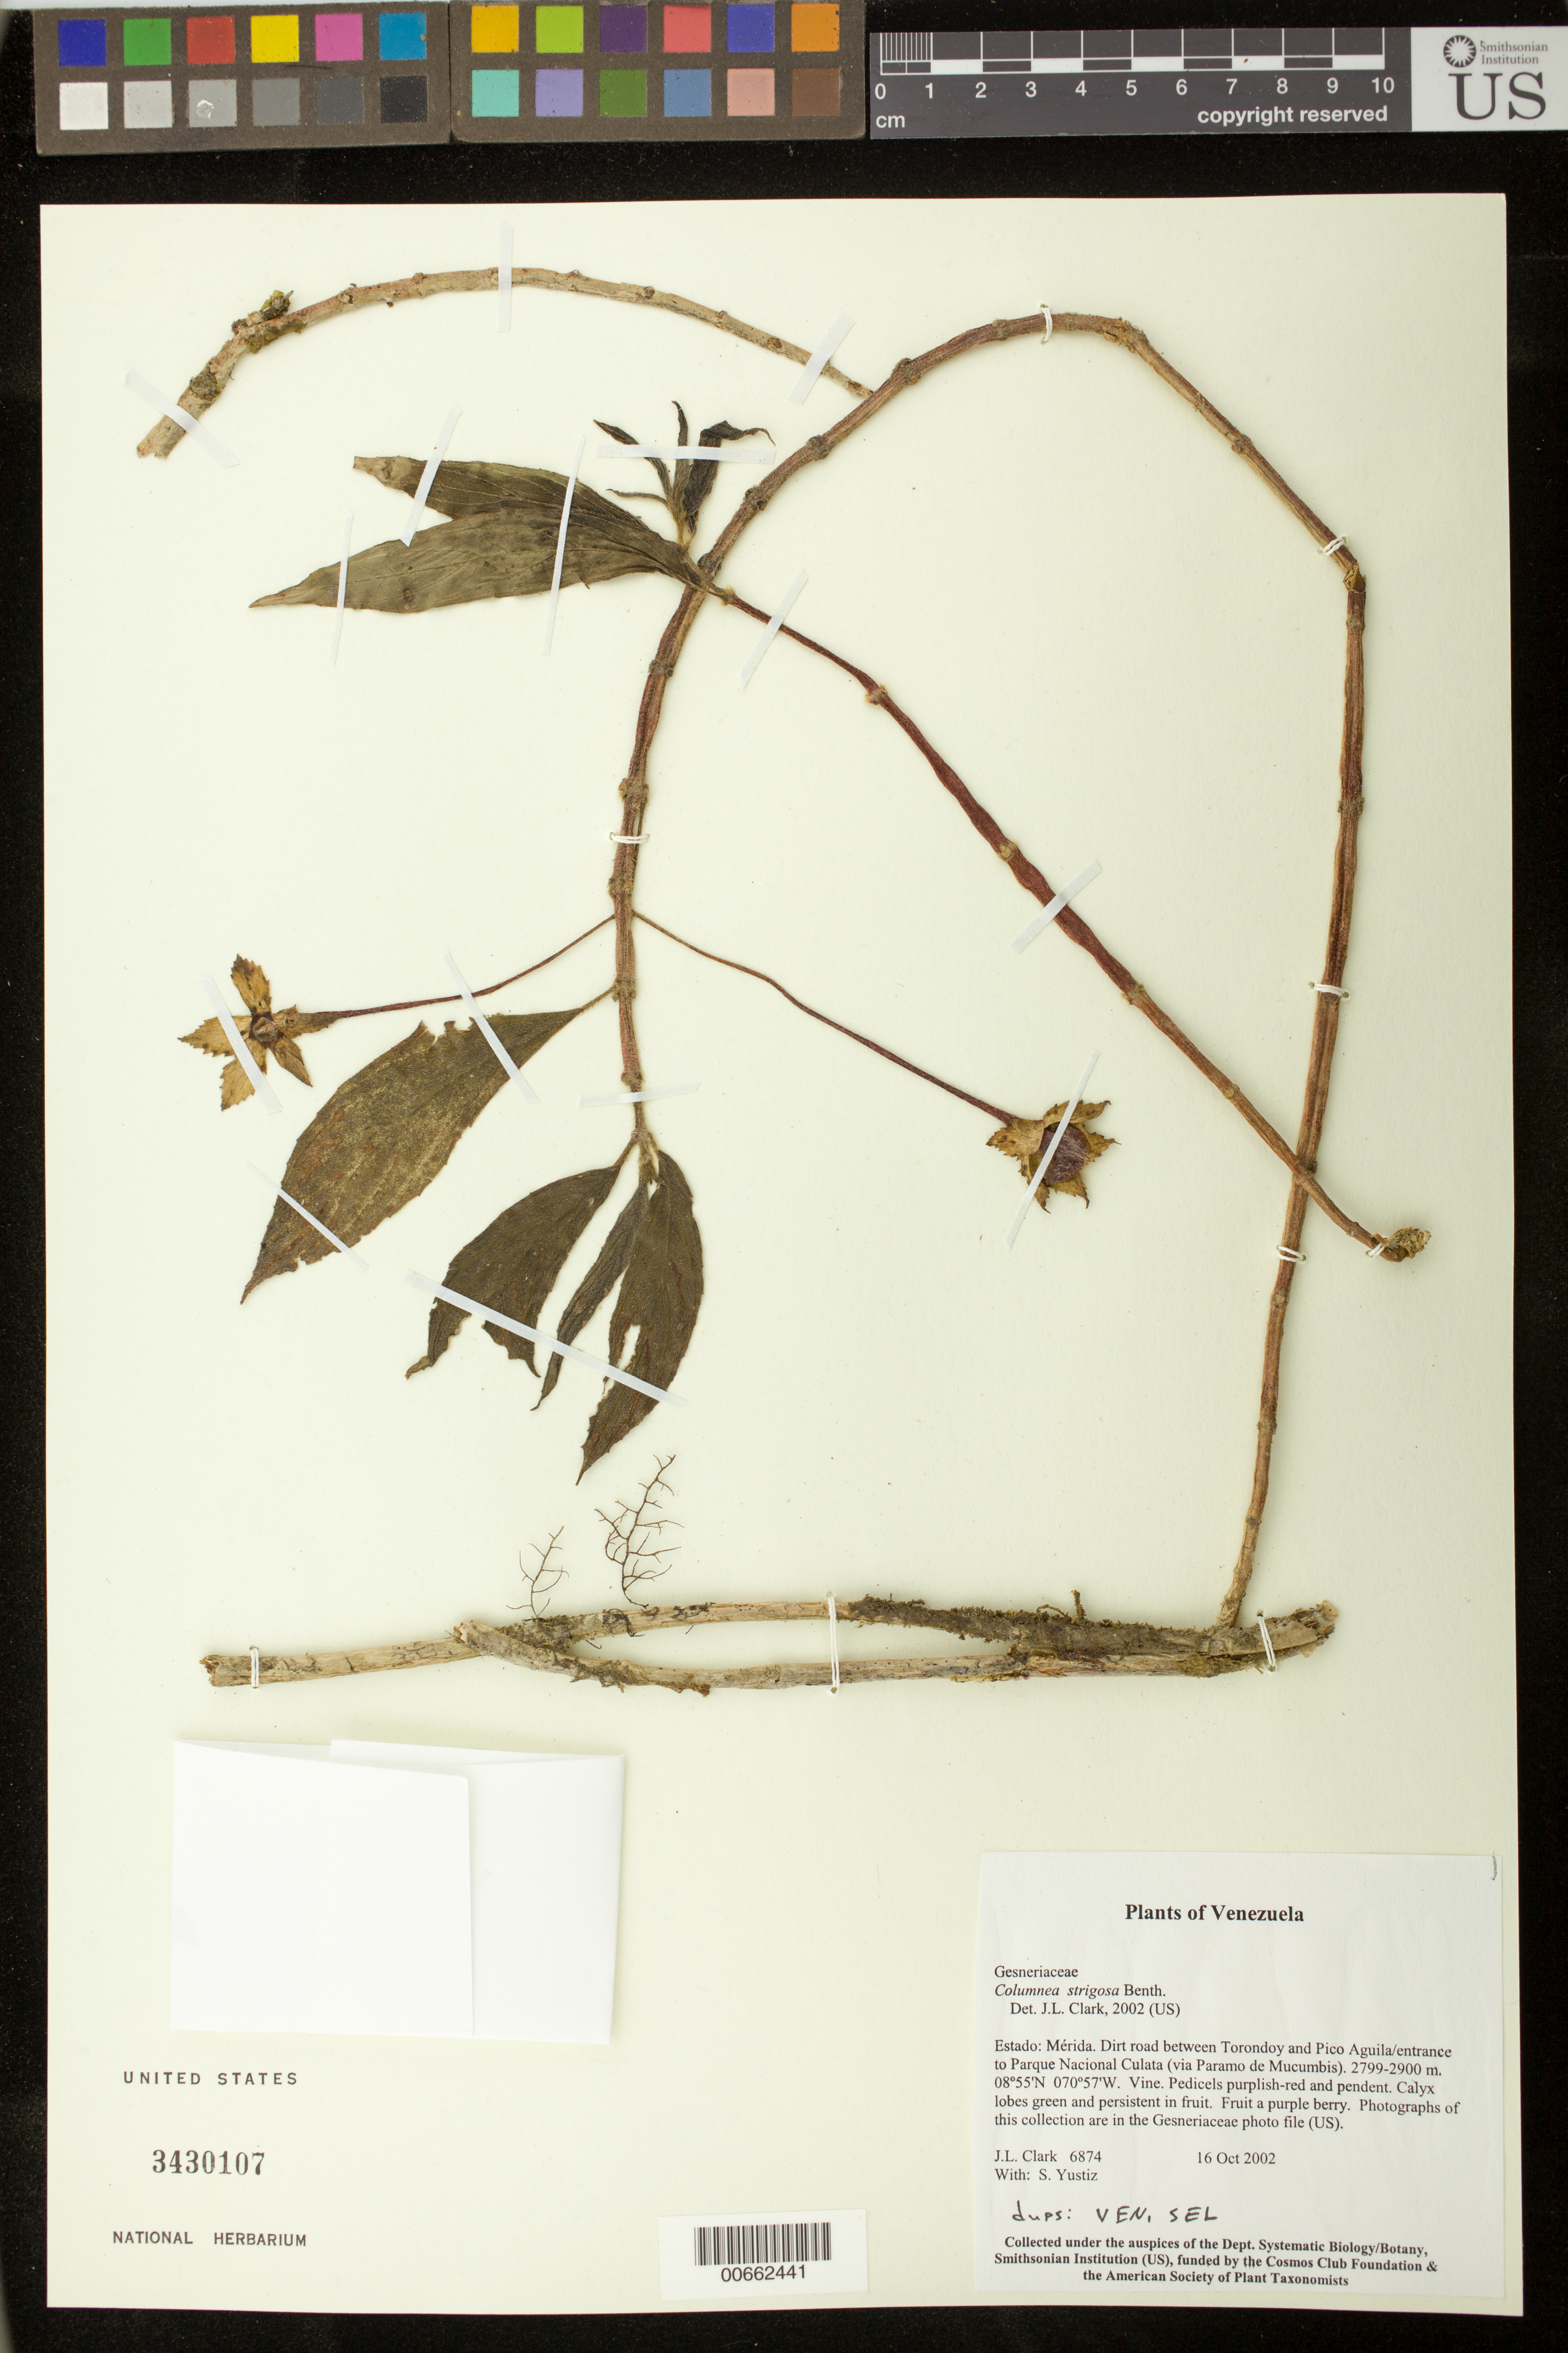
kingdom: Plantae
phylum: Tracheophyta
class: Magnoliopsida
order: Lamiales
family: Gesneriaceae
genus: Columnea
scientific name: Columnea strigosa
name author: Benth.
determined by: Clark, J. L., (SEL), The Marie Selby Botanical Garden (UNITED STATES)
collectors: J. L. Clark & S. Yustiz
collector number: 6874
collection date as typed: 16 Oct 2002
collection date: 2002-10-16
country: Venezuela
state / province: Mérida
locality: Dirt road between Torondoy and Pico Aguila/entrance to Parque Nacional Culata (via Paramo de Mucumbis).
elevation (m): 2799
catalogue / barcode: US 3430107